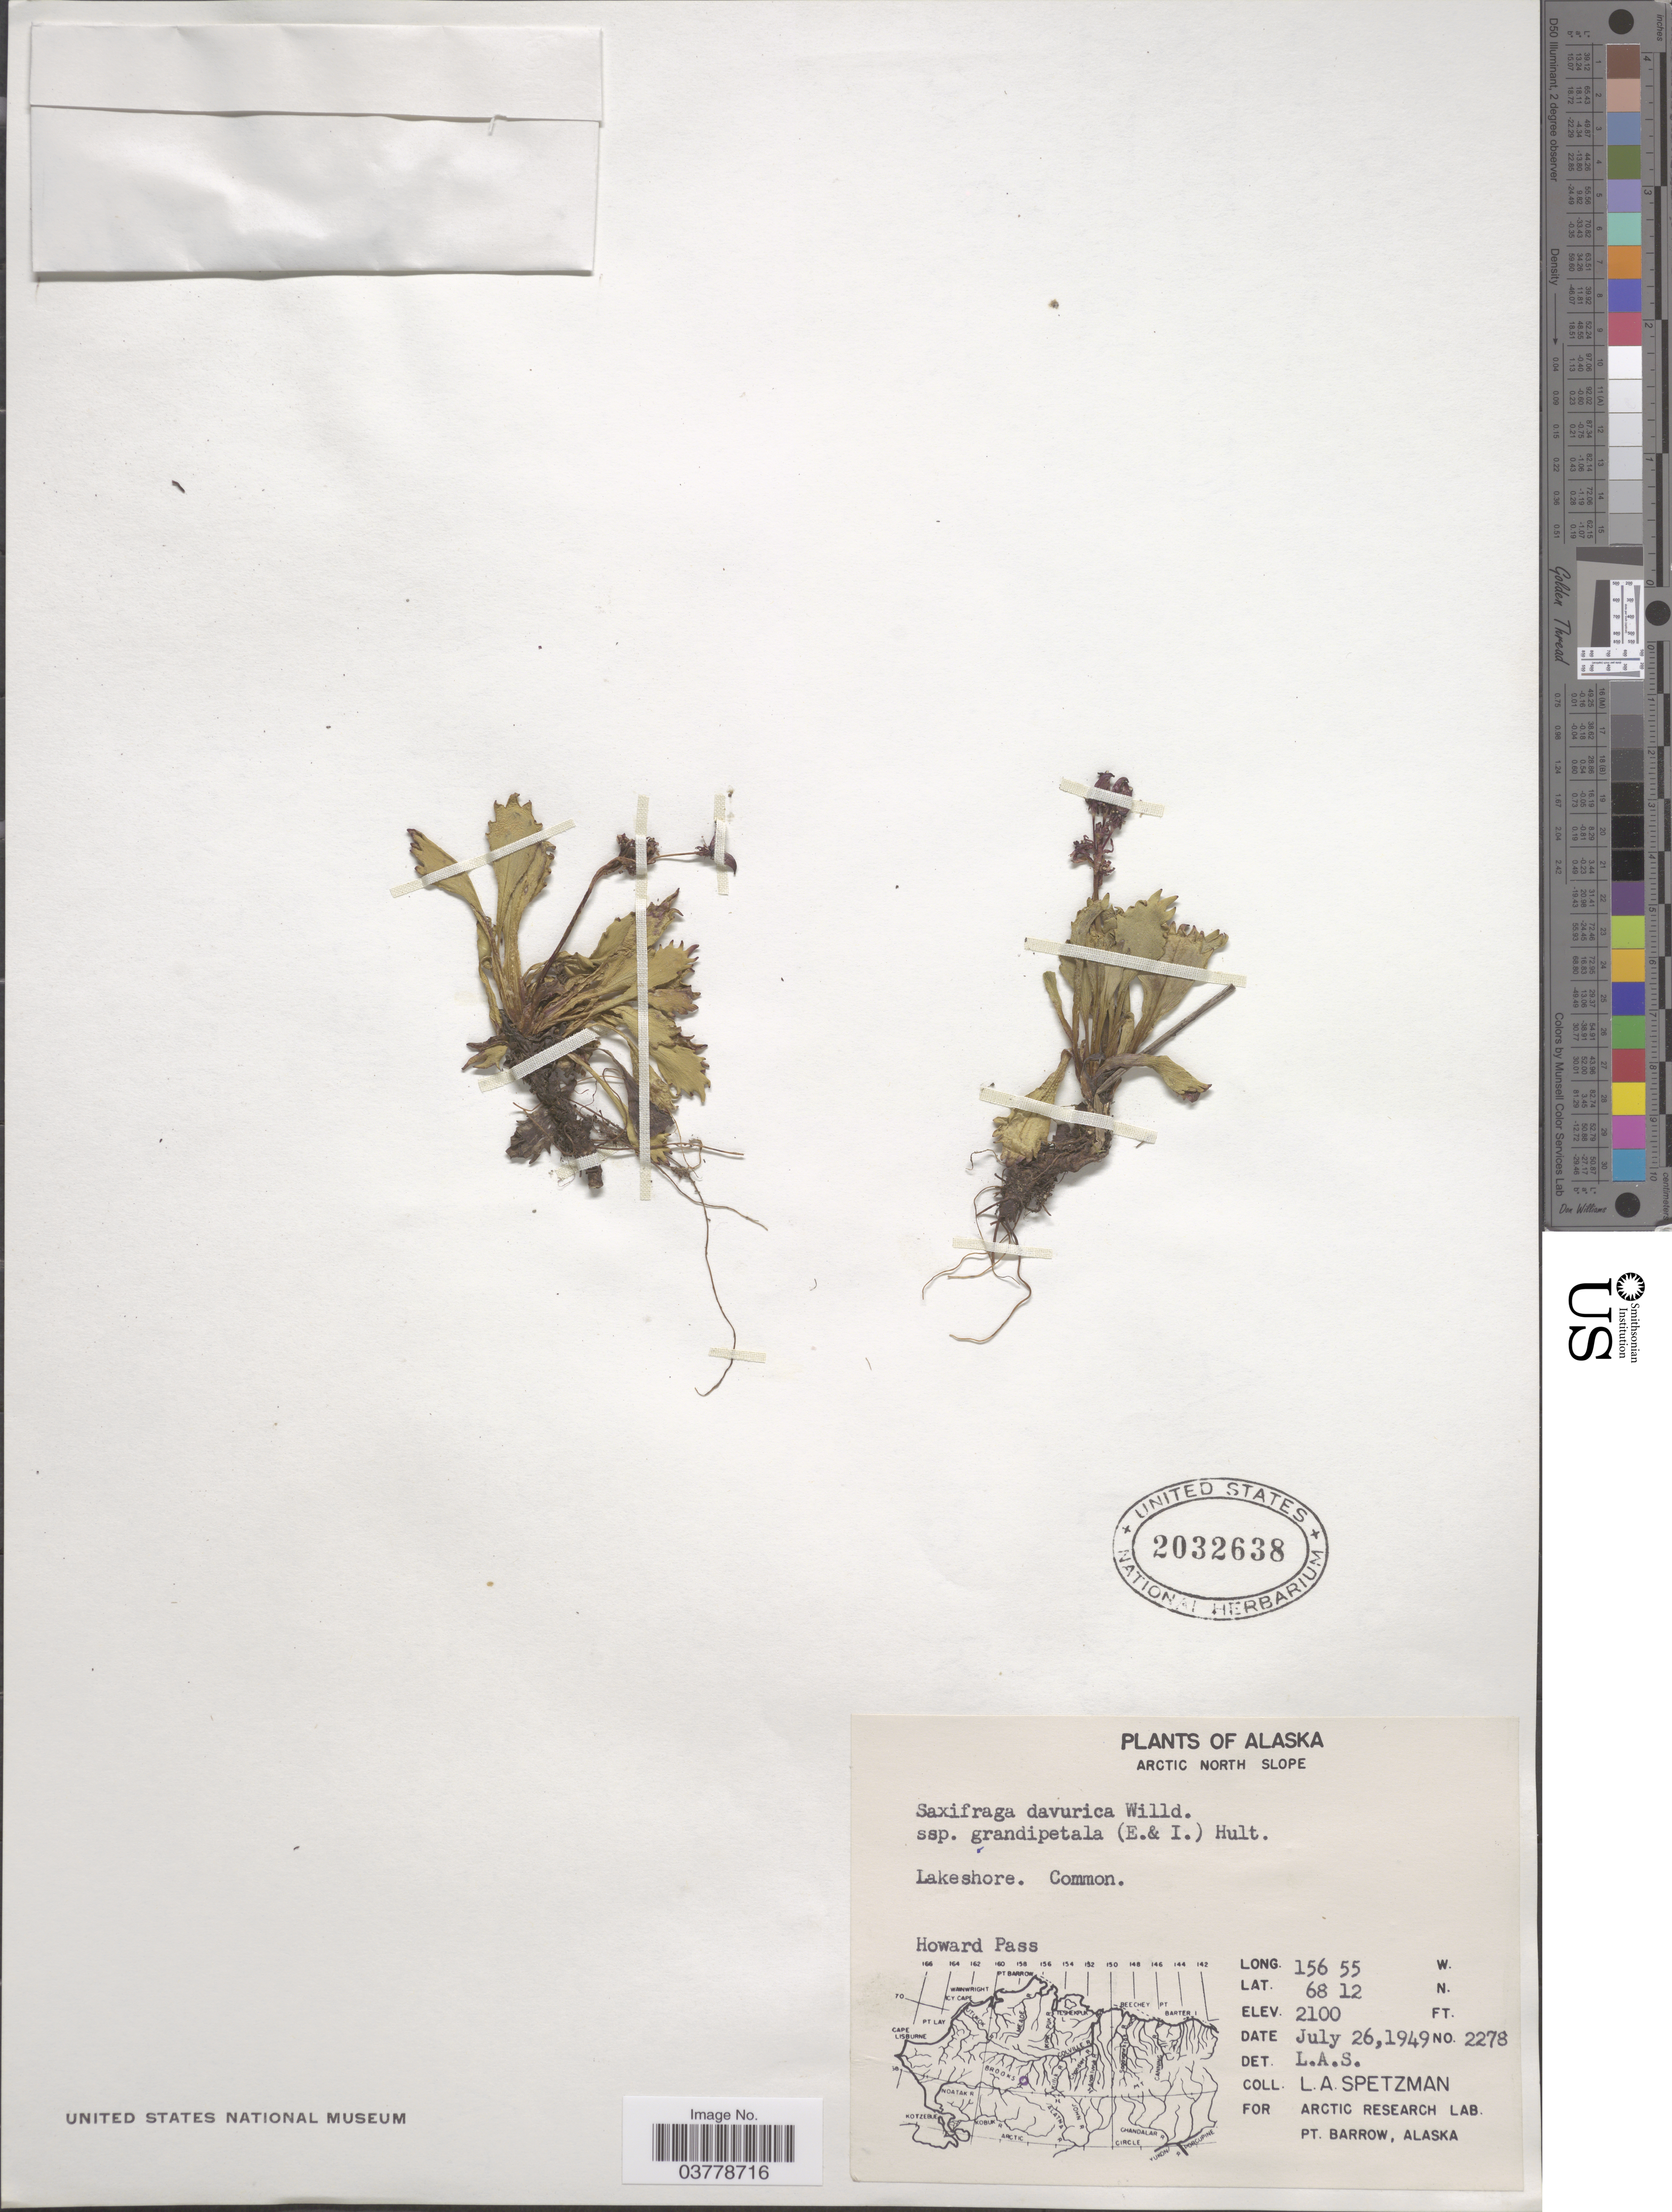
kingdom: Plantae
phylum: Tracheophyta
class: Magnoliopsida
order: Saxifragales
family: Saxifragaceae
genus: Micranthes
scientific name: Micranthes calycina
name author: (Sternb.) Gornall & H. Ohba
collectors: L. Spetzman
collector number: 2278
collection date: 1949-07-26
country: United States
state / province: Alaska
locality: Arctic North Slope. Lake shore. Howard Pass.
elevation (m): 640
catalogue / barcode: US 2032638